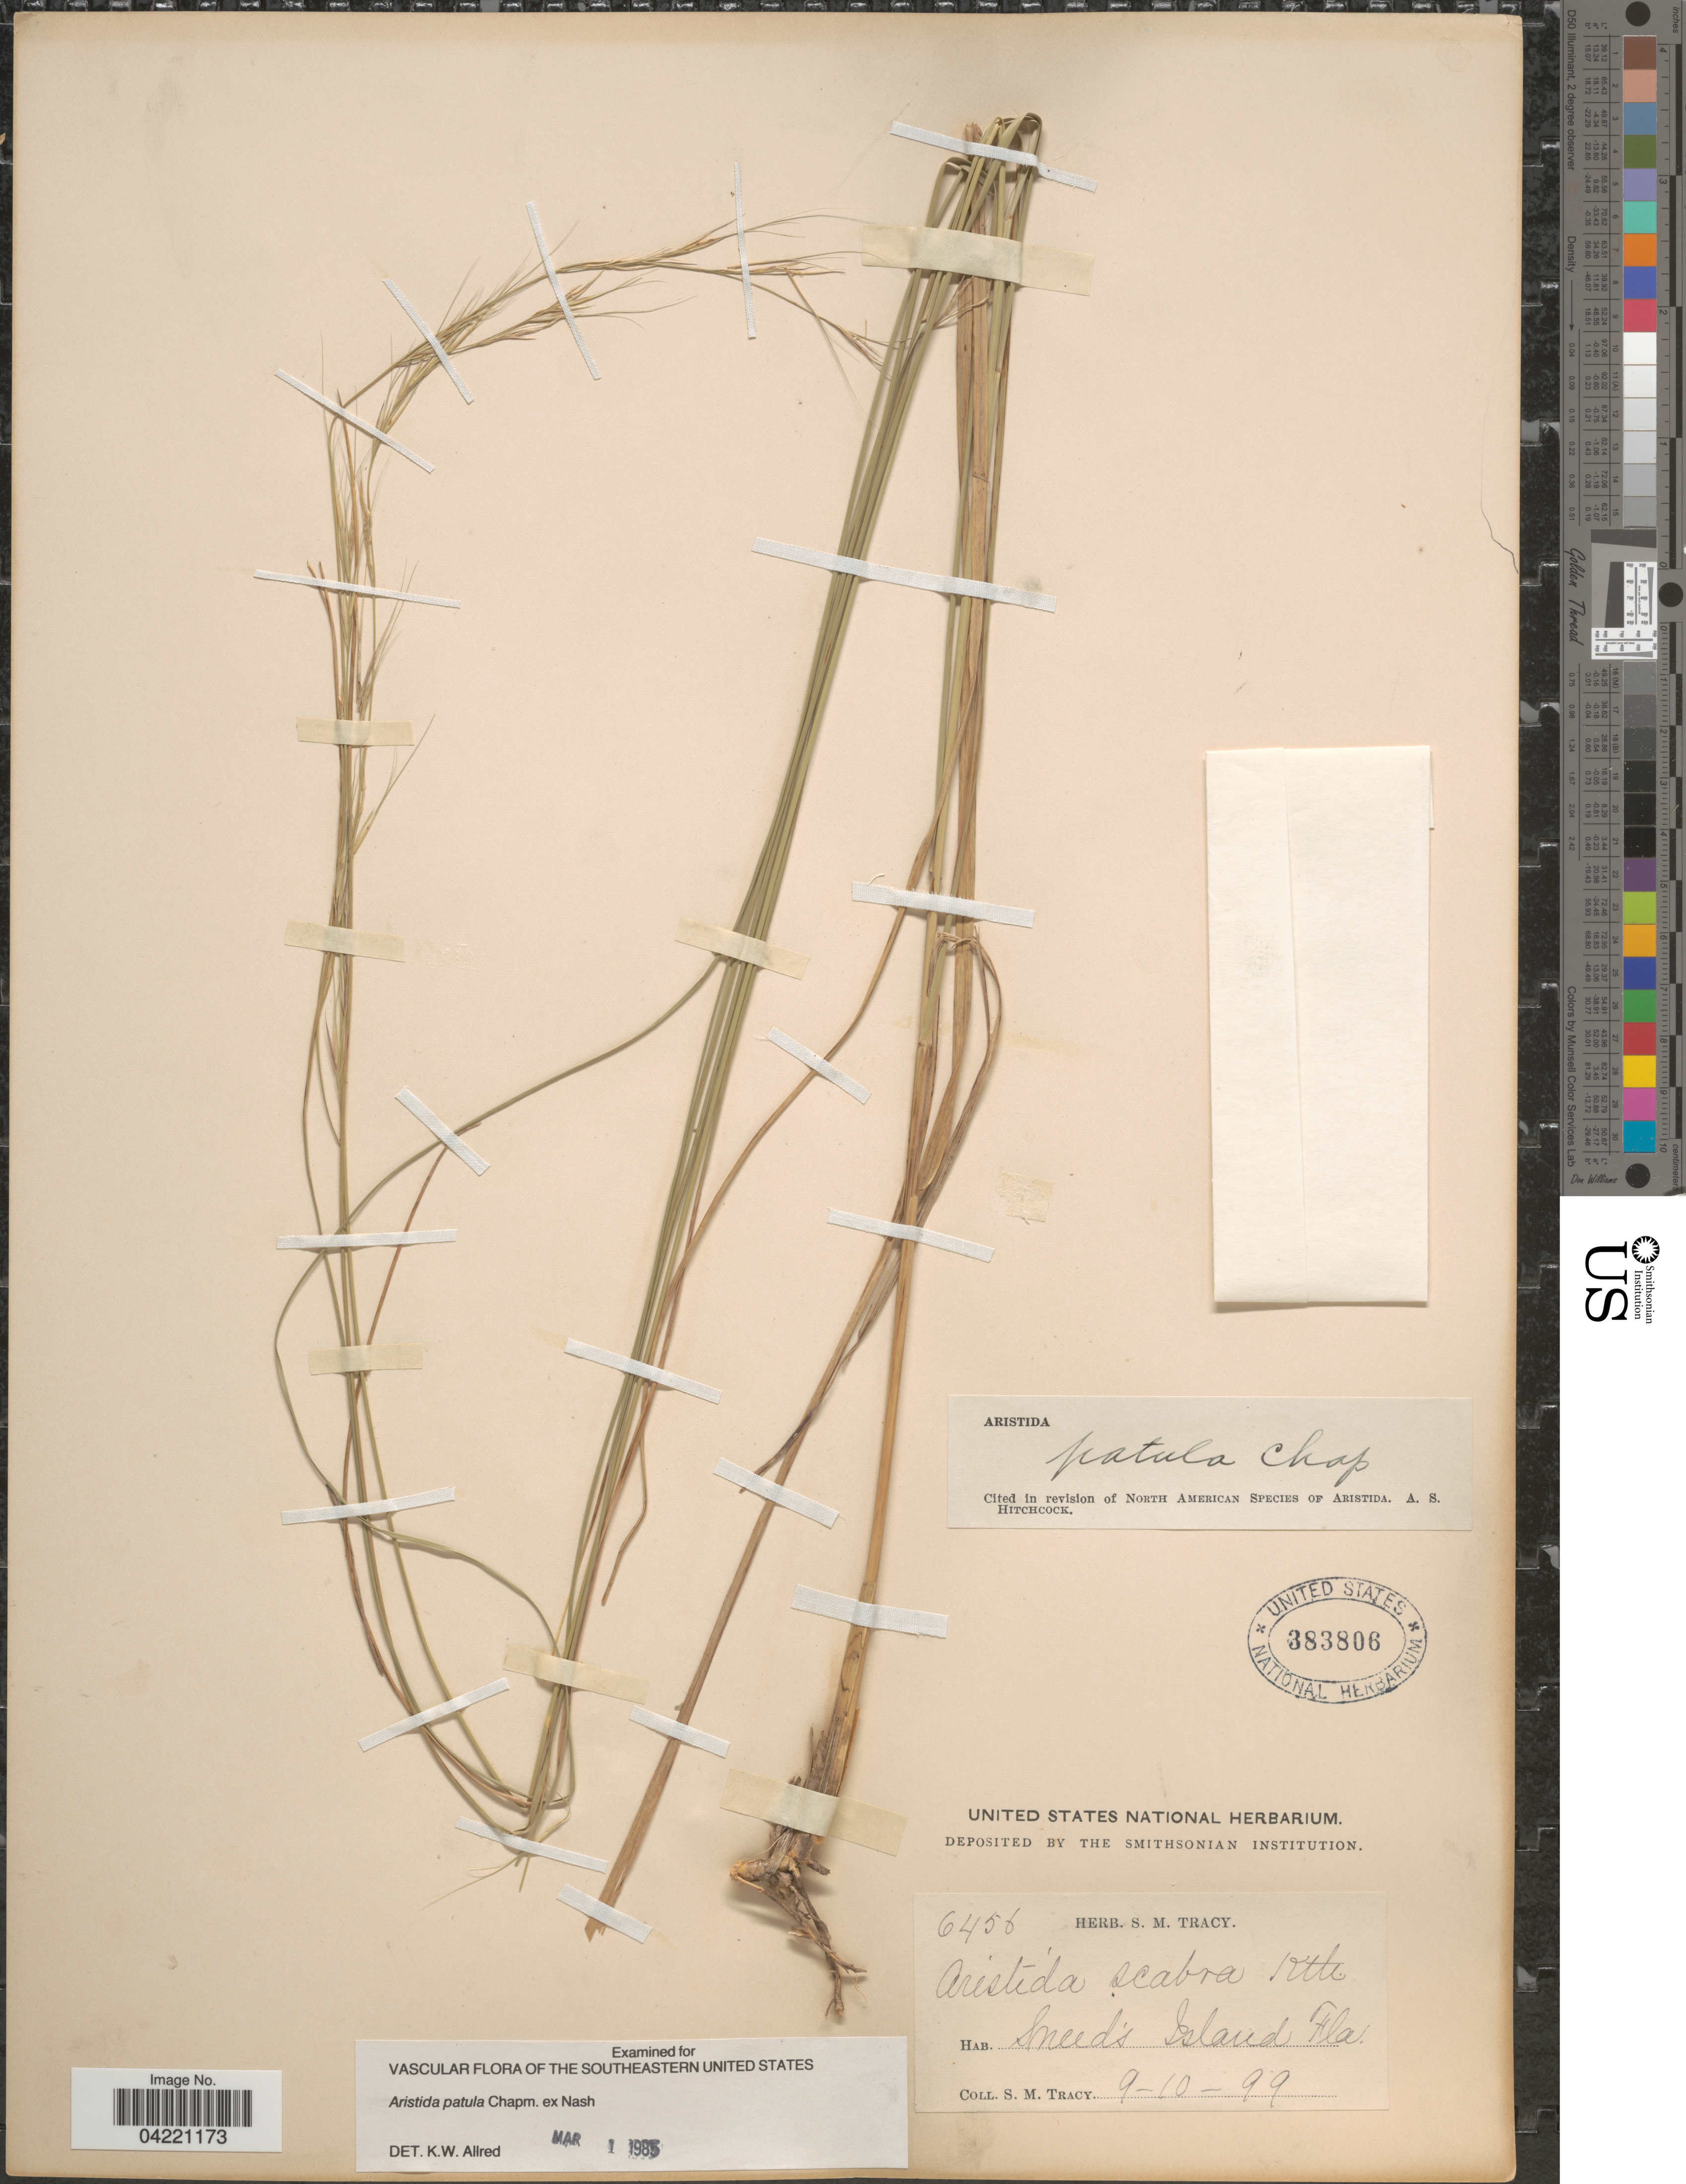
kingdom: Plantae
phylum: Tracheophyta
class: Liliopsida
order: Poales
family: Poaceae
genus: Aristida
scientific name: Aristida patula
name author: Chapm. ex Nash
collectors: S. M. Tracy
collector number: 6456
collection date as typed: Transcribed d/m/y: 10/9/99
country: United States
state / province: Florida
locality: Sneed's Island.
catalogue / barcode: US 383806